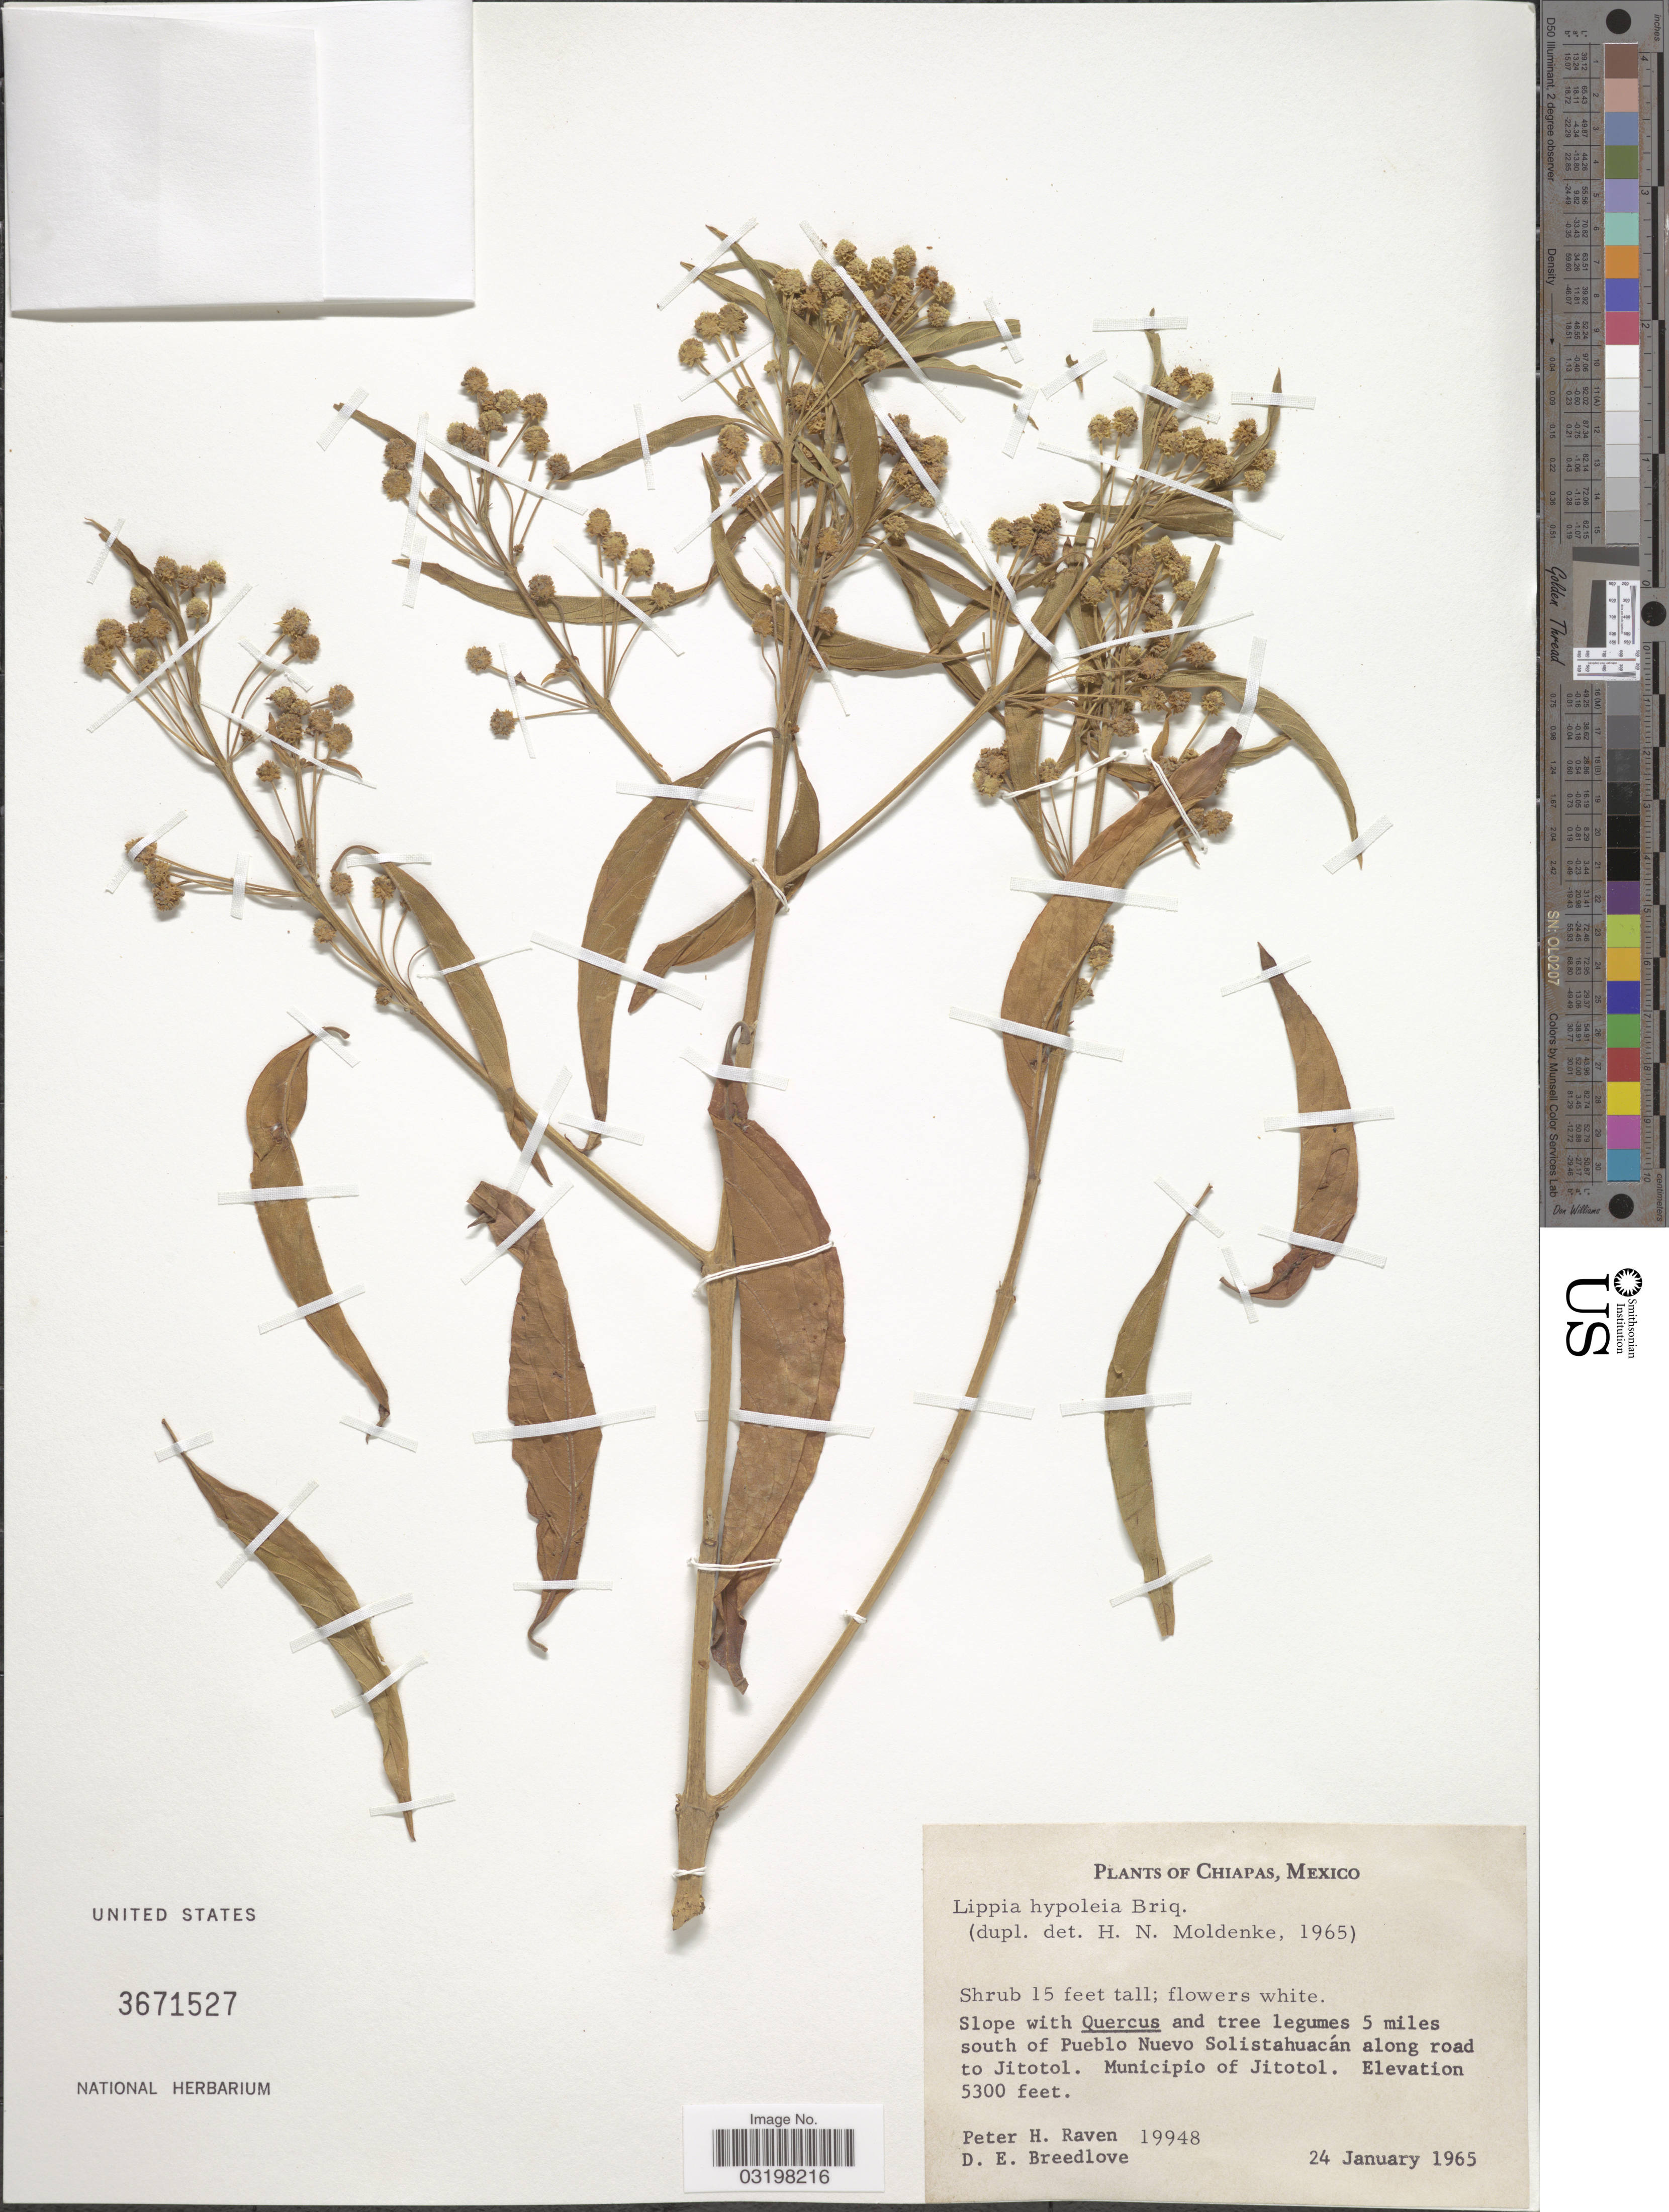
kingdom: Plantae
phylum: Tracheophyta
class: Magnoliopsida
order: Lamiales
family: Verbenaceae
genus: Lippia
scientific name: Lippia hypoleia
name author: Briq.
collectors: P. Raven & D. E. Breedlove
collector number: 19948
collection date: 1965-01-24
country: Mexico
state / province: Chiapas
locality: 5 miles south of Pueblo Nuevo Solistahuacán along road to Jitotol. Municipio of Jitotol.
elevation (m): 1615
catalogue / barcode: US 3671527